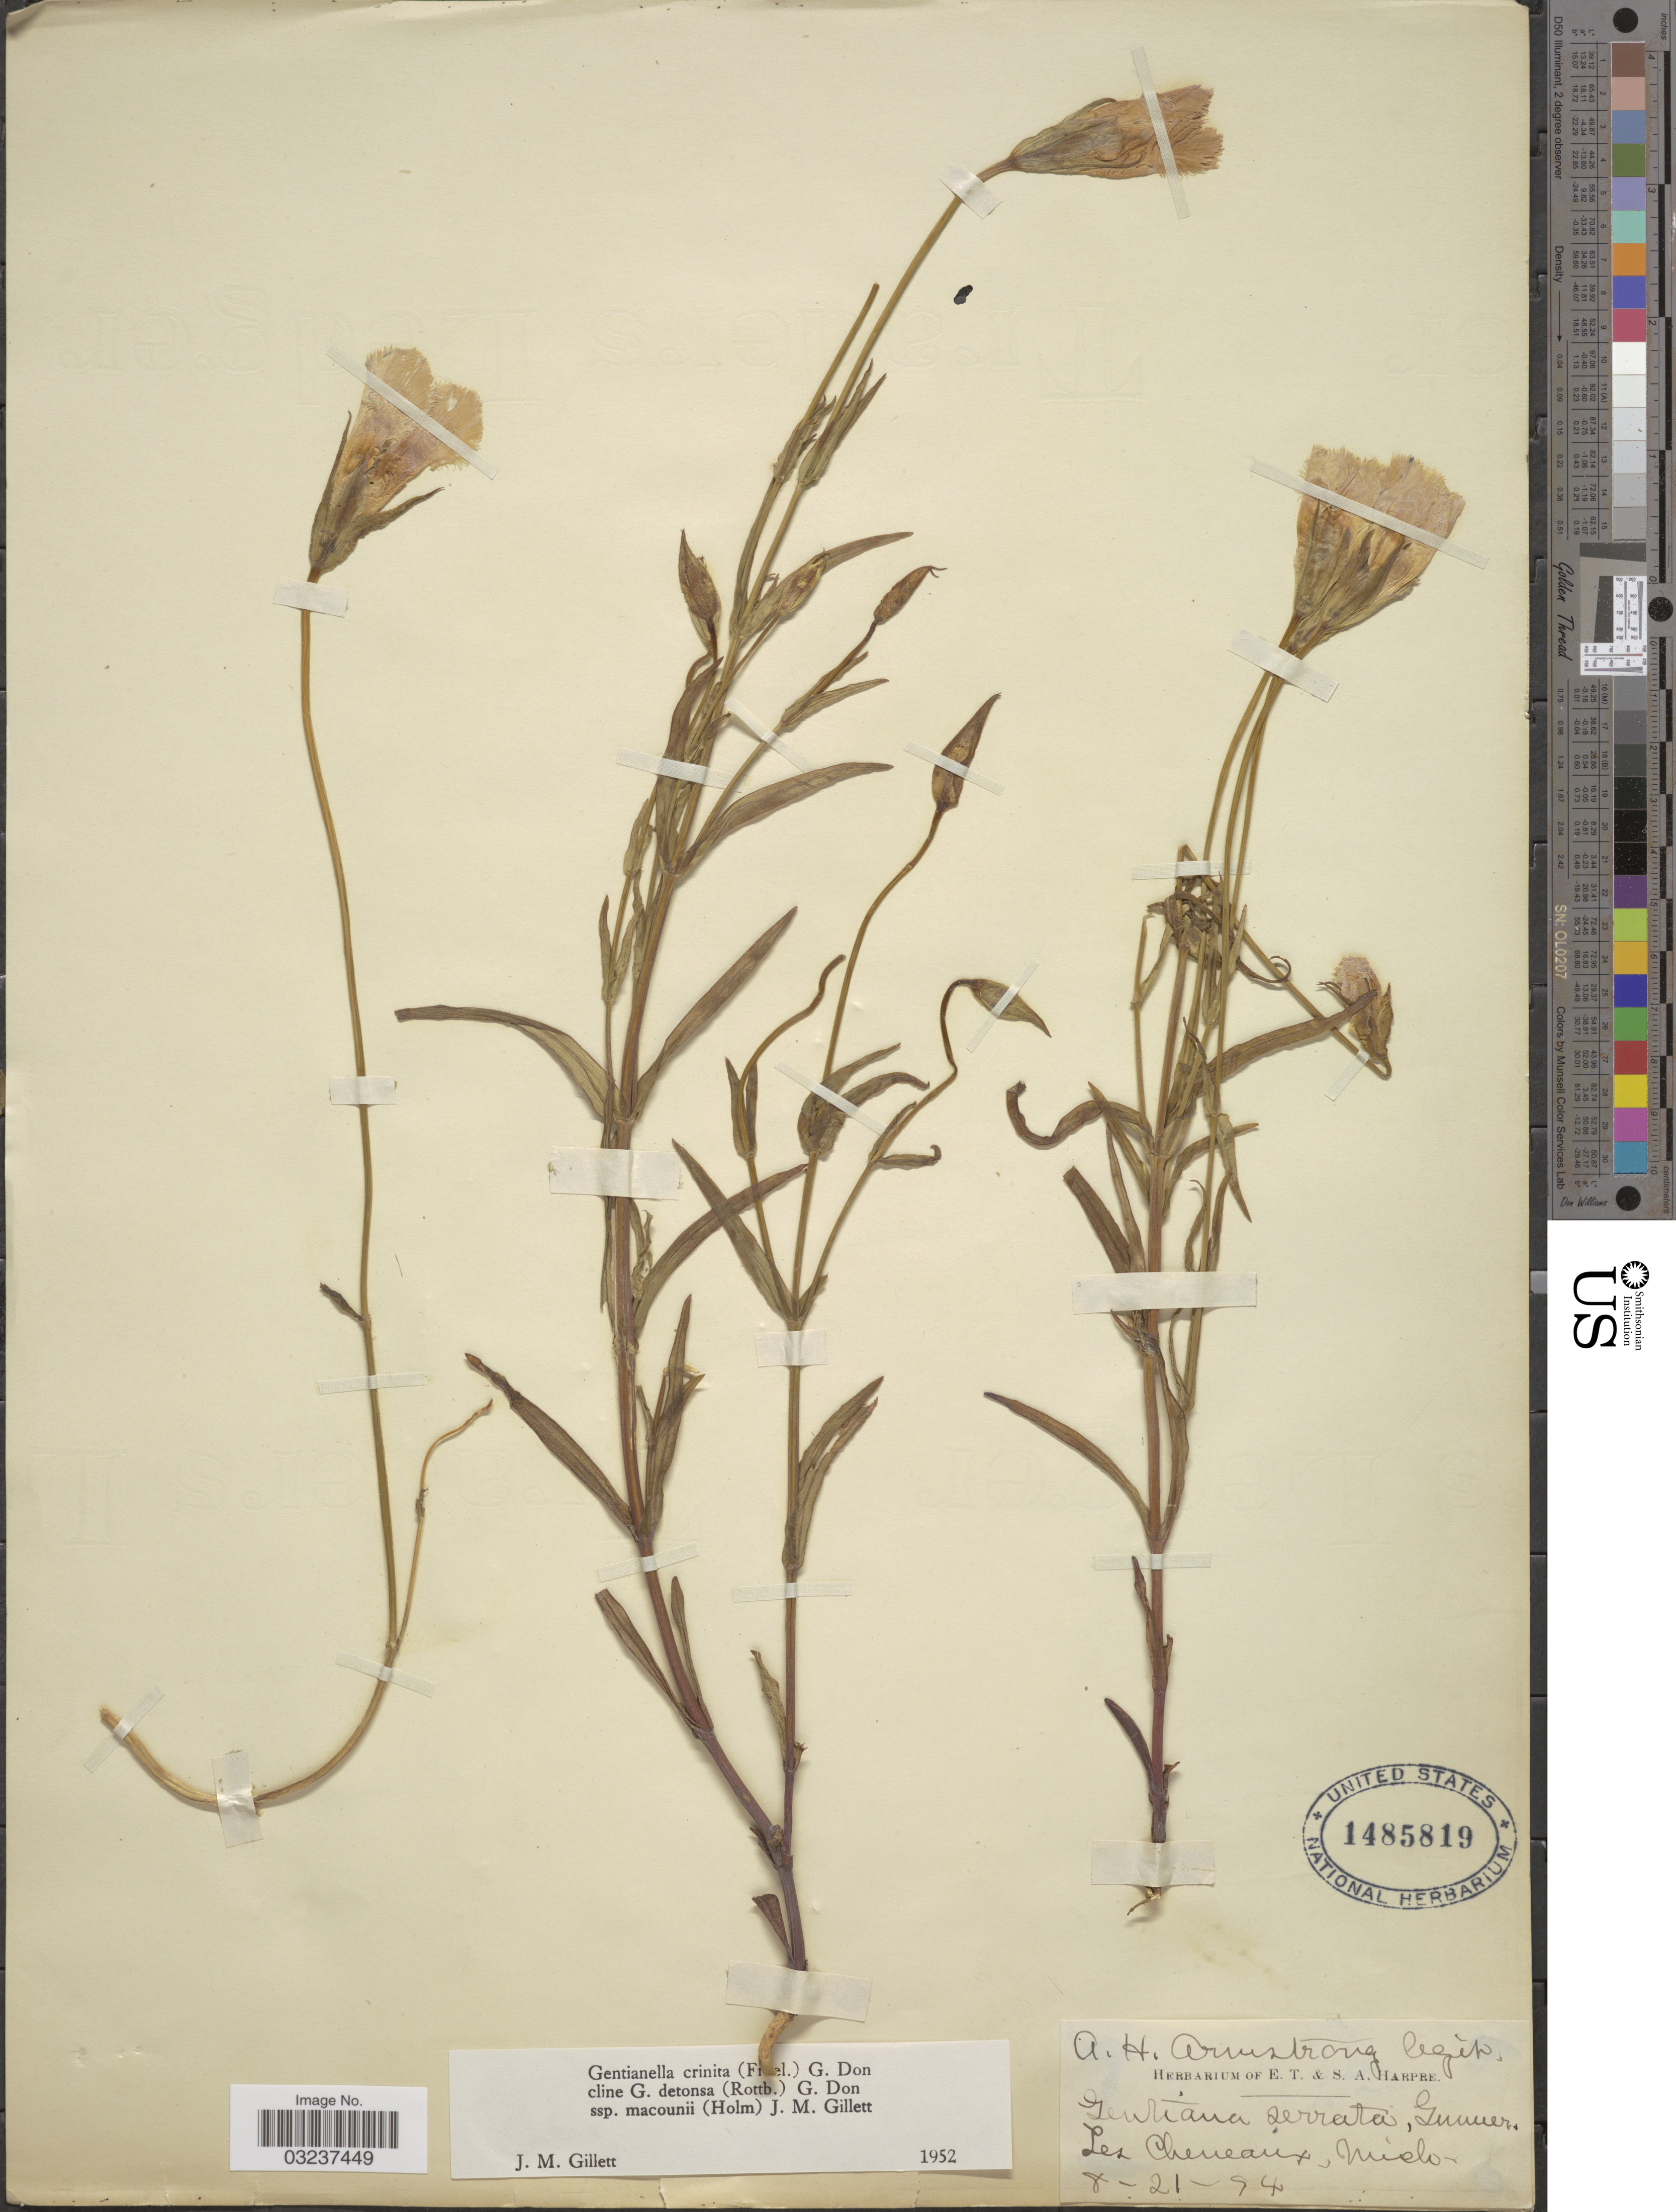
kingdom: Plantae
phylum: Tracheophyta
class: Magnoliopsida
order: Gentianales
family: Gentianaceae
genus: Gentianella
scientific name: Gentianella crinita subsp. macounii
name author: (Holm) J.M. Gillett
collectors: A. Armstrong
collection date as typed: Transcribed d/m/y: 21/8/94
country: United States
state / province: Michigan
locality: Les Cheneaux, Mich.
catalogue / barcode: US 1485819